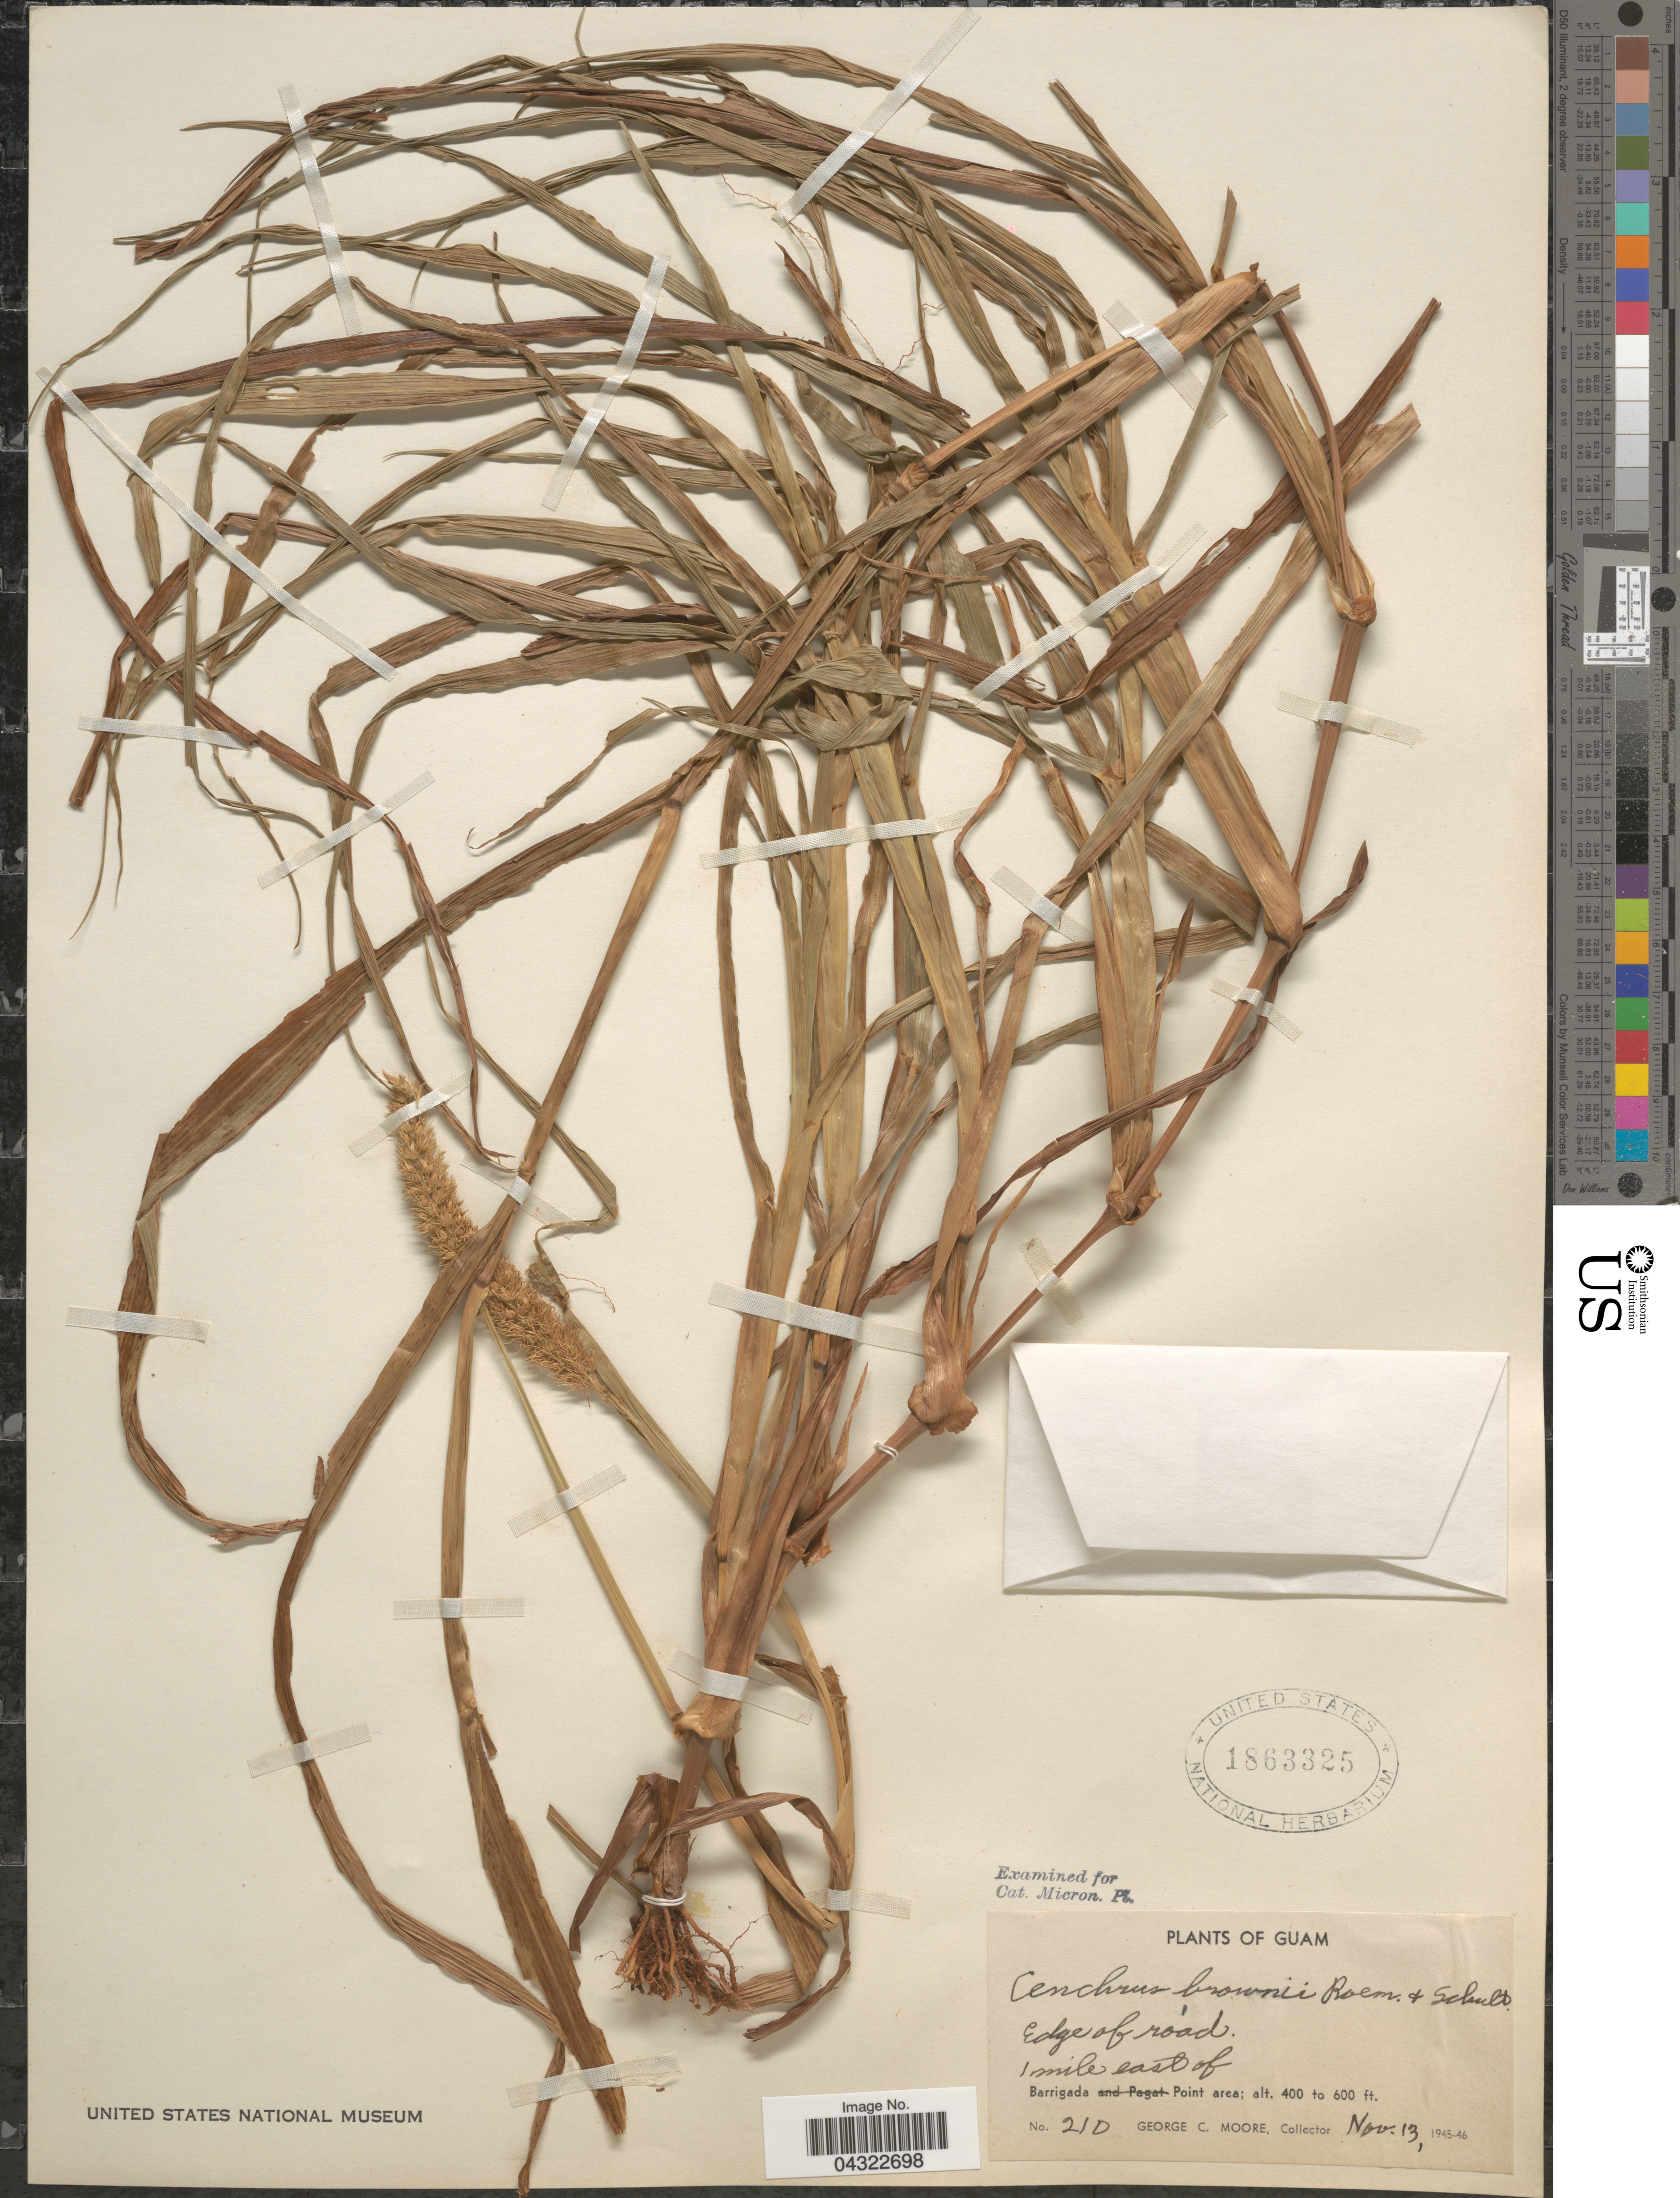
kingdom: Plantae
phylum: Tracheophyta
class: Liliopsida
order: Poales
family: Poaceae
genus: Cenchrus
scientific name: Cenchrus brownii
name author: Roem. & Schult.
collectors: G. C. Moore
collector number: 210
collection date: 1945-11-13/1946-11-13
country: Guam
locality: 1 mile east of Barrigada Point area.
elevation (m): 122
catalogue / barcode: US 1863325